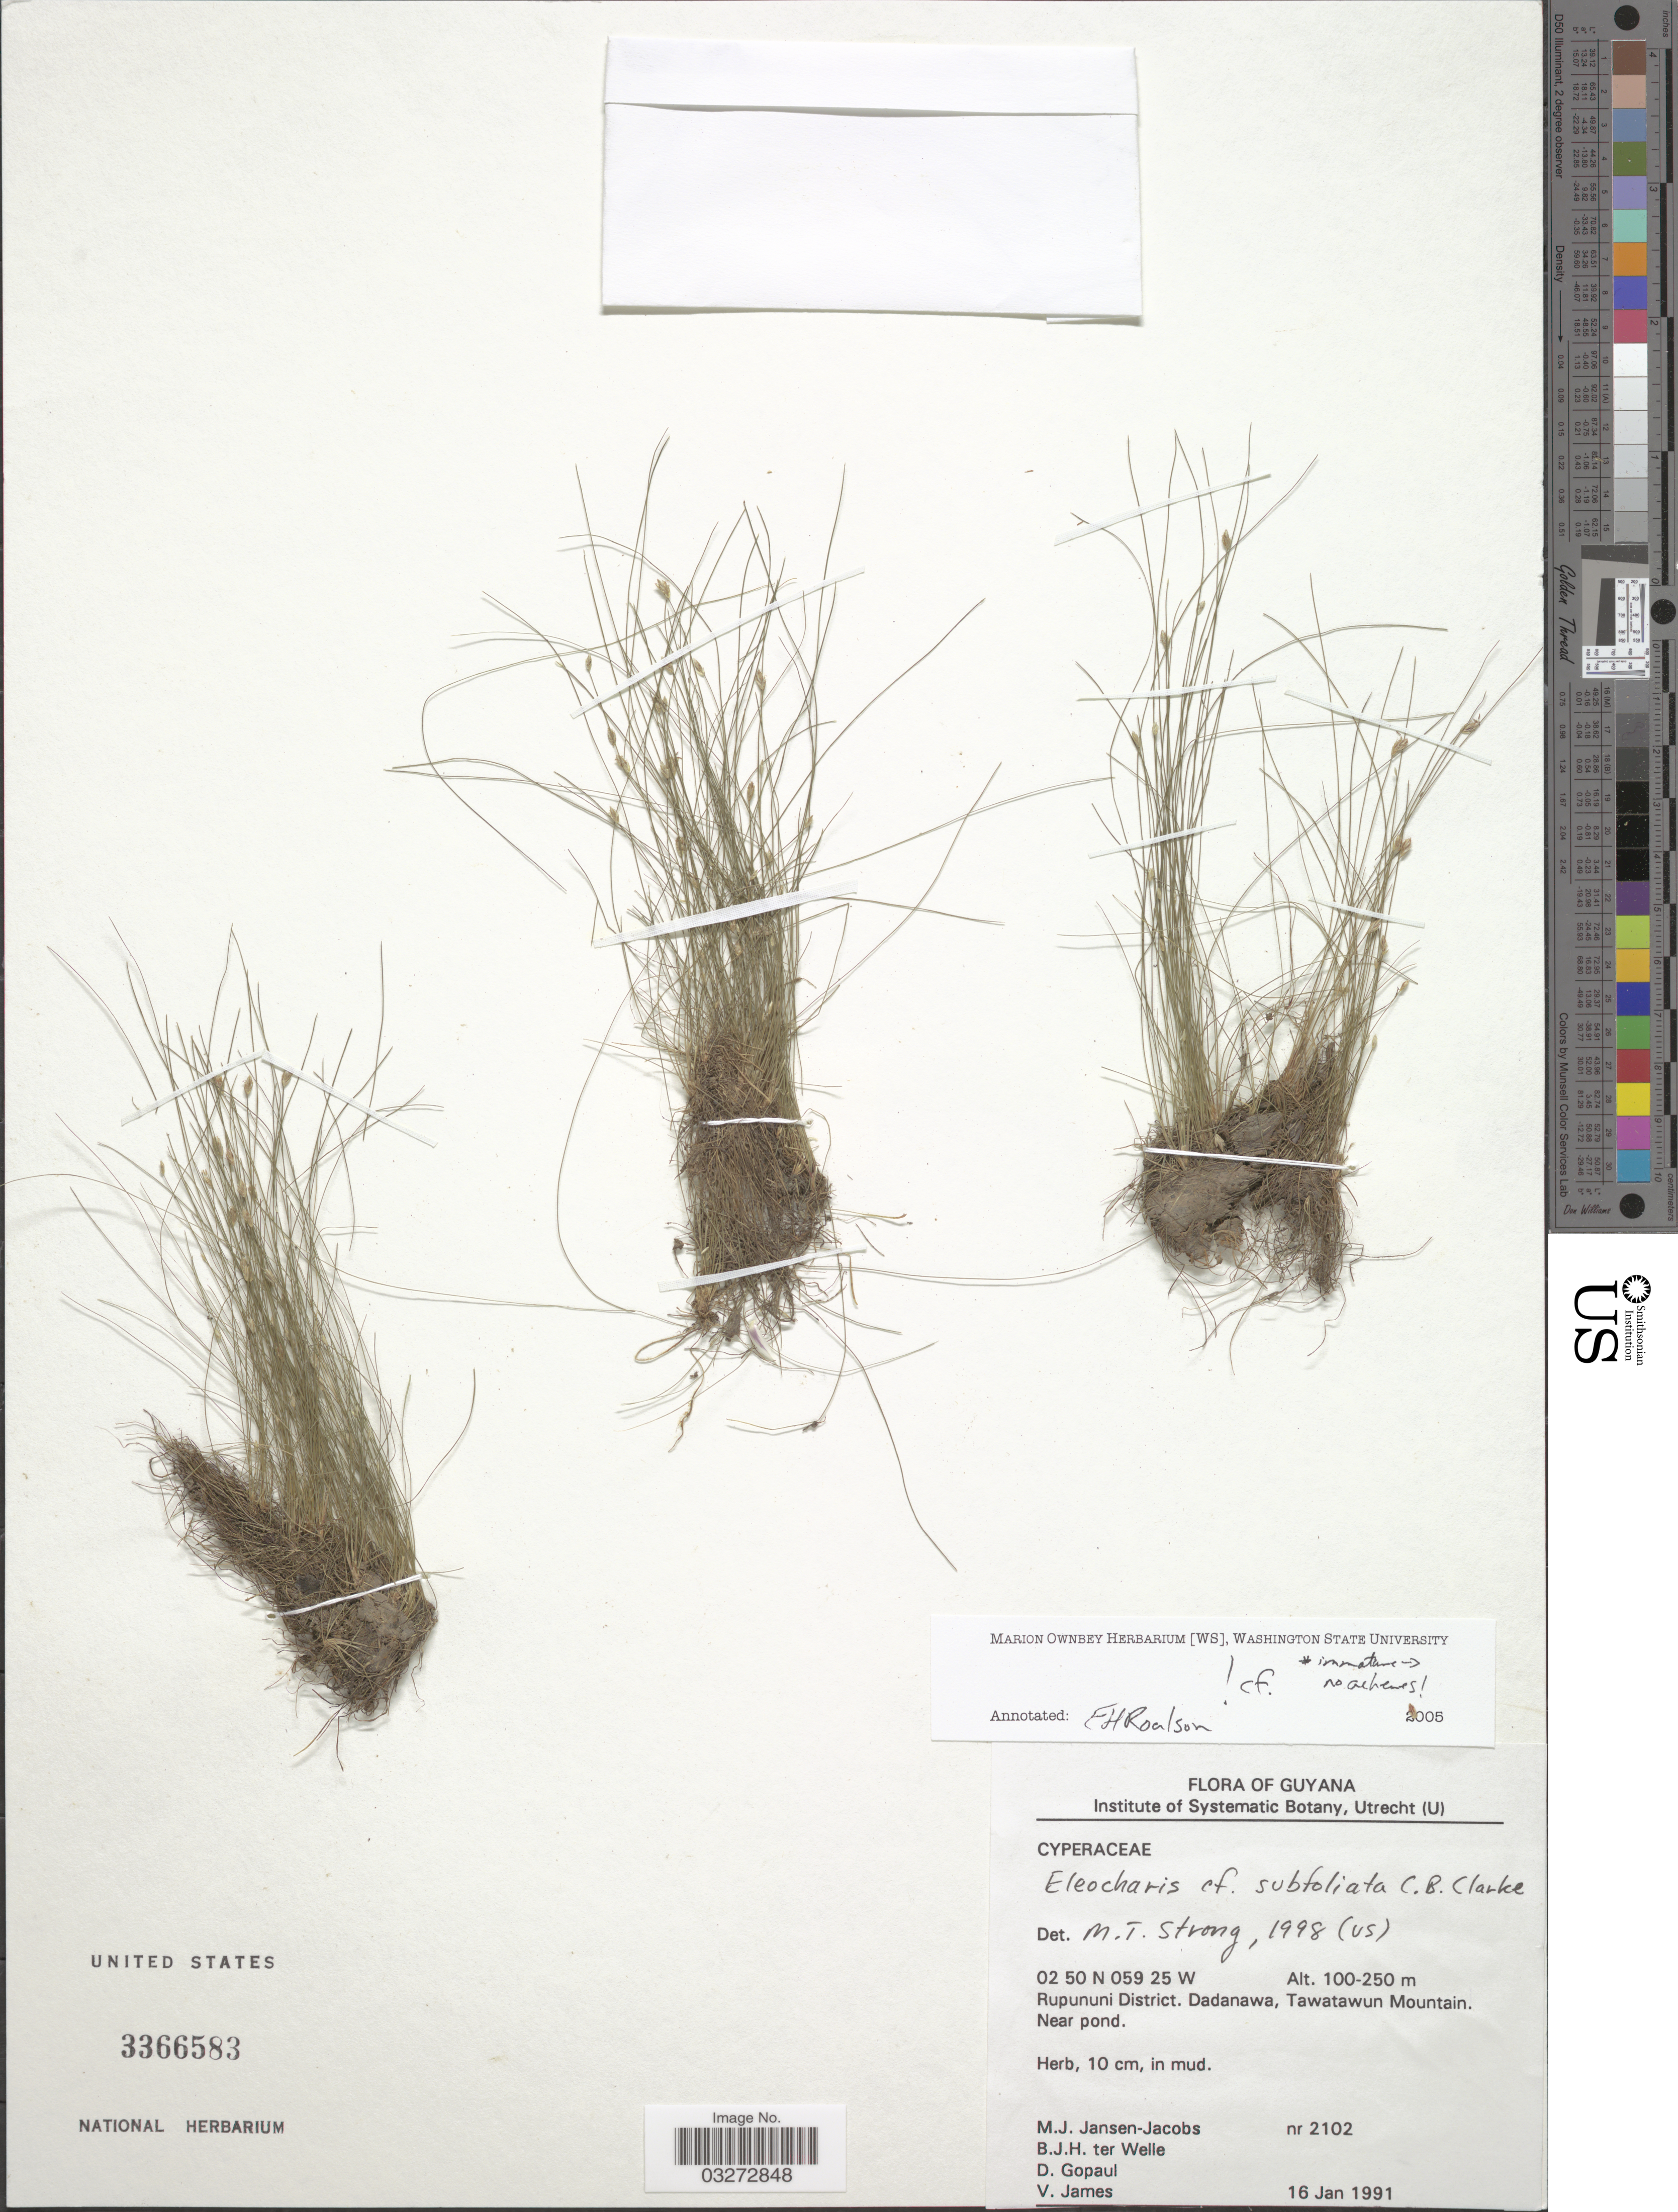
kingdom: Plantae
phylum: Tracheophyta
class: Liliopsida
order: Poales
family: Cyperaceae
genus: Eleocharis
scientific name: Eleocharis subfoliata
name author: C.B. Clarke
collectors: M. J. Jansen-Jacobs, B. Welle, D. Gopaul & V. James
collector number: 2102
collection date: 1991-01-16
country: Guyana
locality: Rupununi District. Dadanawa, Tawatawun Mountain. Near pond.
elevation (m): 100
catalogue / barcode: US 3366583